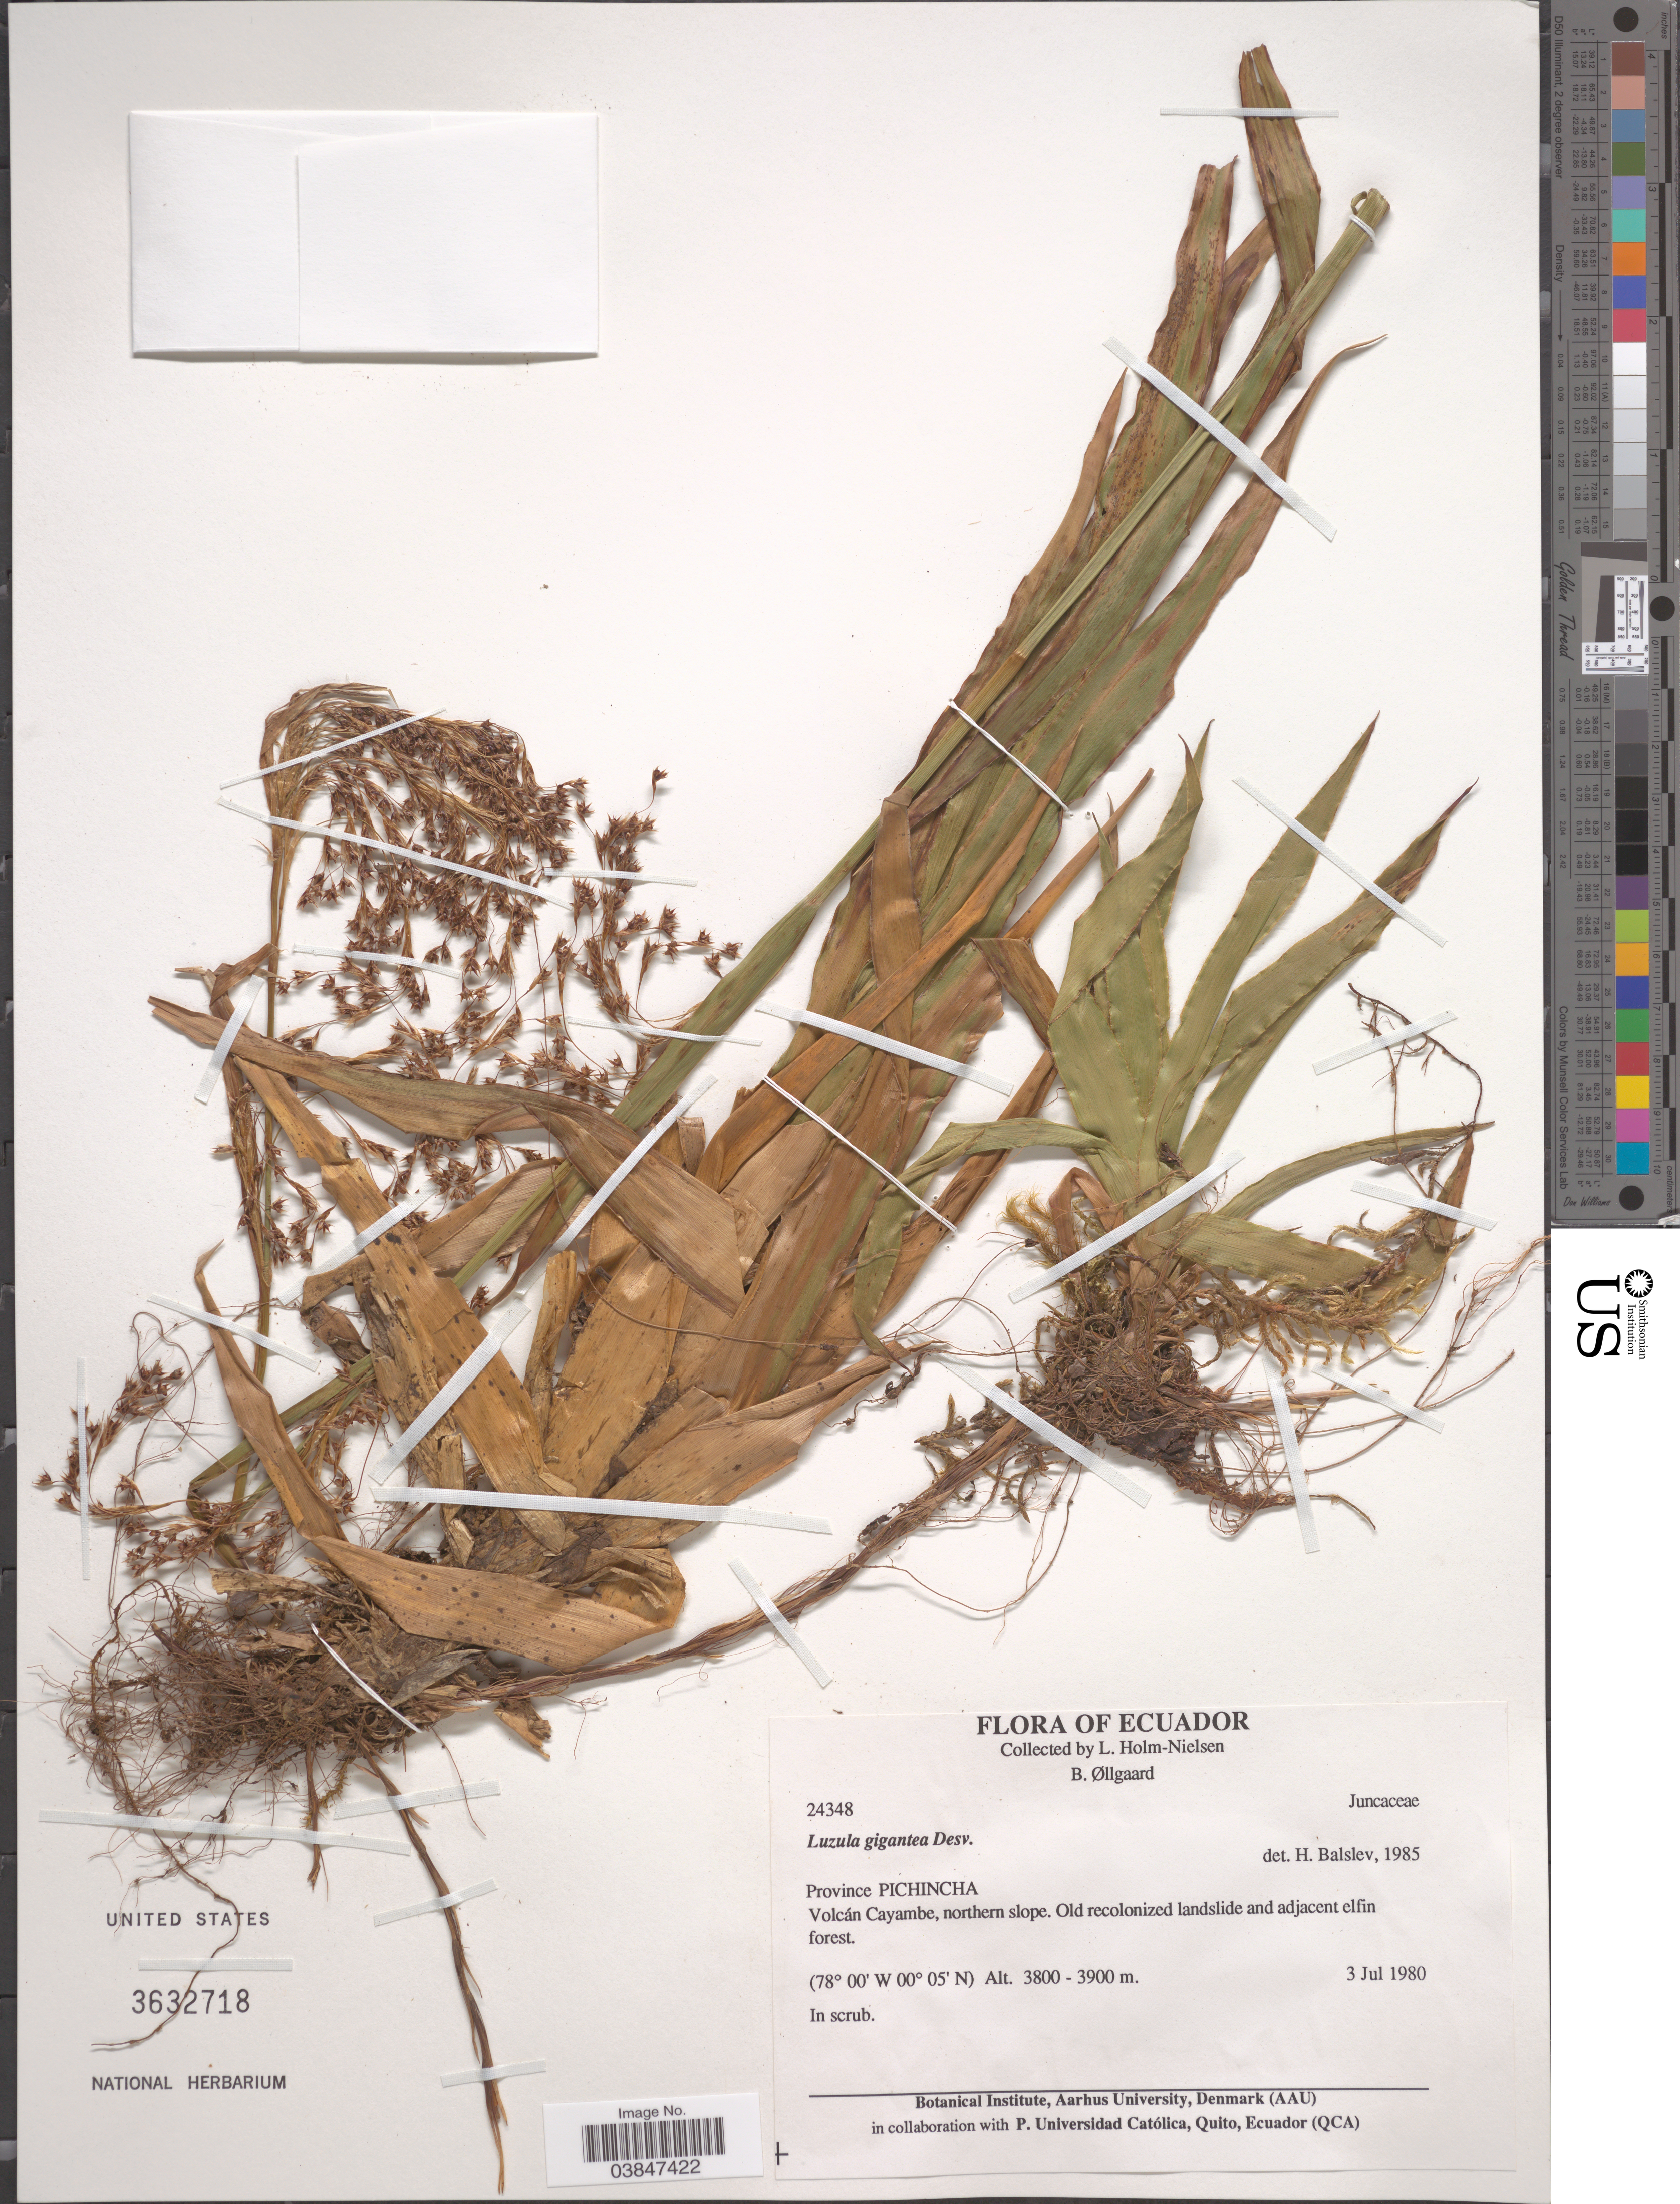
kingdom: Plantae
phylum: Tracheophyta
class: Liliopsida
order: Poales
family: Juncaceae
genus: Luzula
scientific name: Luzula gigantea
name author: Desv.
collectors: L. Holm-Nielsen & B. Ollgaart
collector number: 24348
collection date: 1980-07-03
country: Ecuador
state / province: Pichincha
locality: Volcán Cayambe, northern slope.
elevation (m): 3800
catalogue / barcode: US 3632718